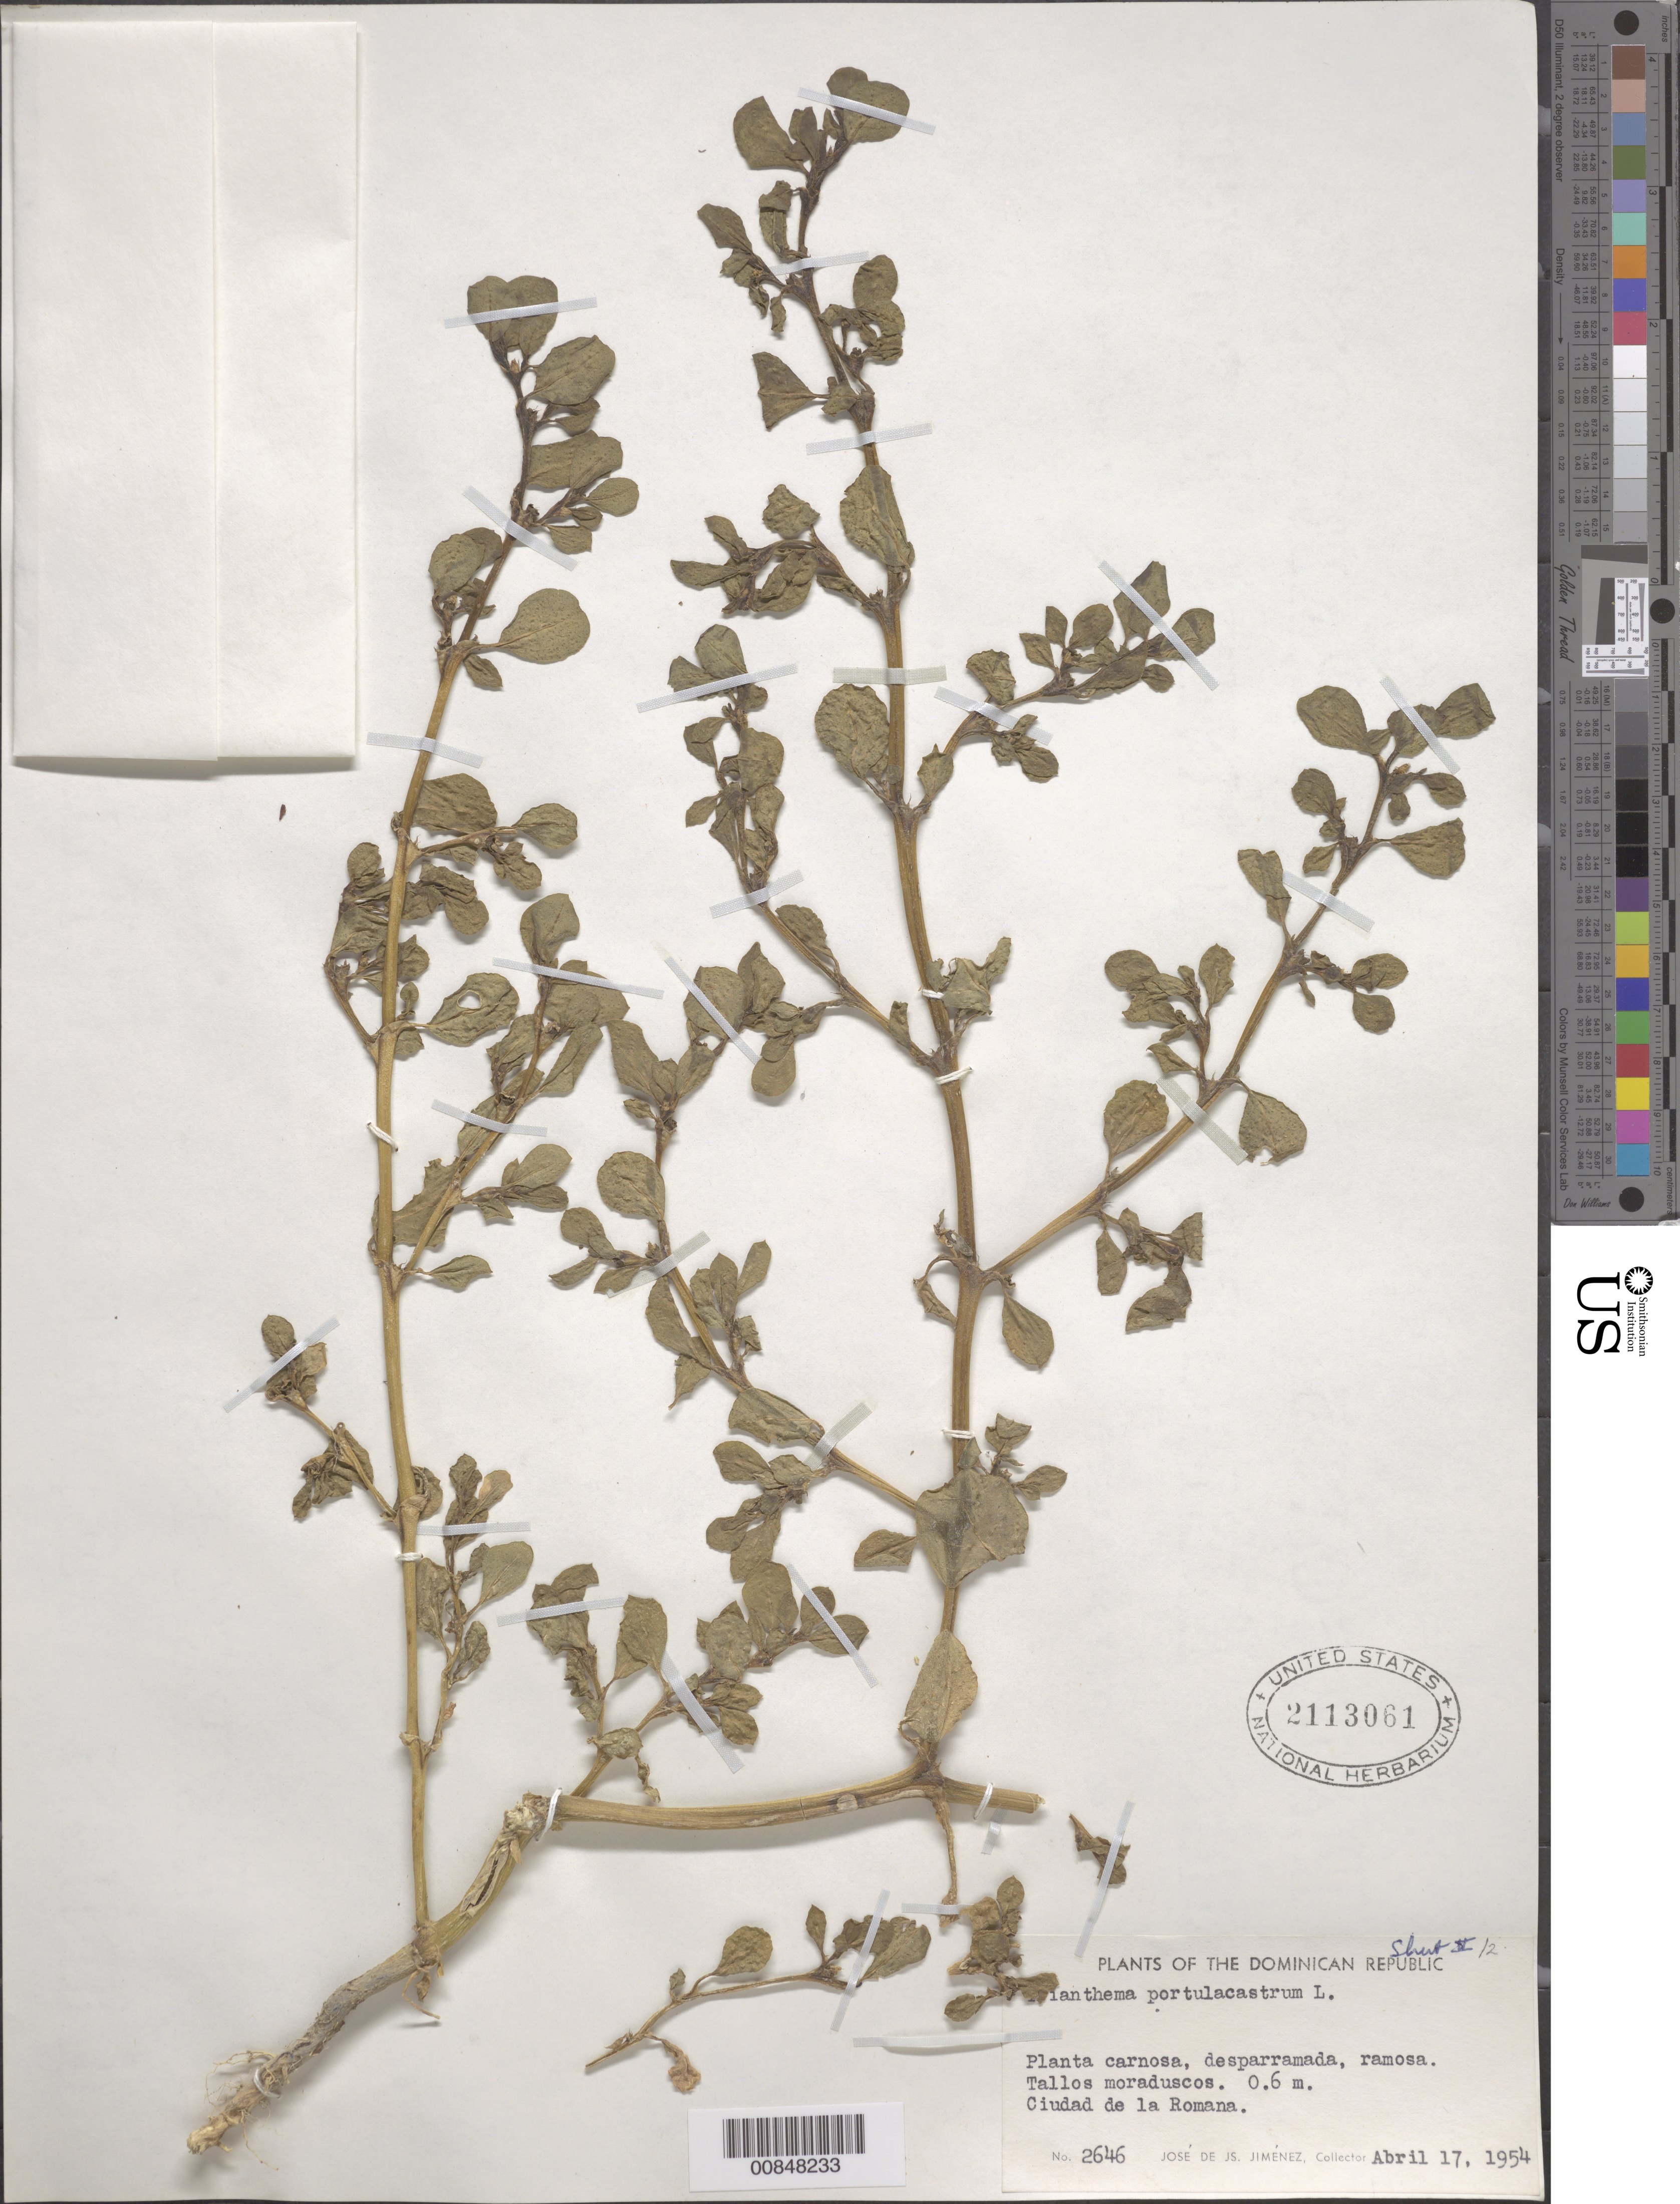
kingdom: Plantae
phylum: Tracheophyta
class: Magnoliopsida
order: Caryophyllales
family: Aizoaceae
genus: Trianthema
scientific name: Trianthema portulacastrum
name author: L.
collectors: J. J. Jiménez Almonte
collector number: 2646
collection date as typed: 17 Apr 1954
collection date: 1954-04-17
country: Dominican Republic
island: Hispaniola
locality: Ciudad de la Romana.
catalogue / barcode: US 2113061